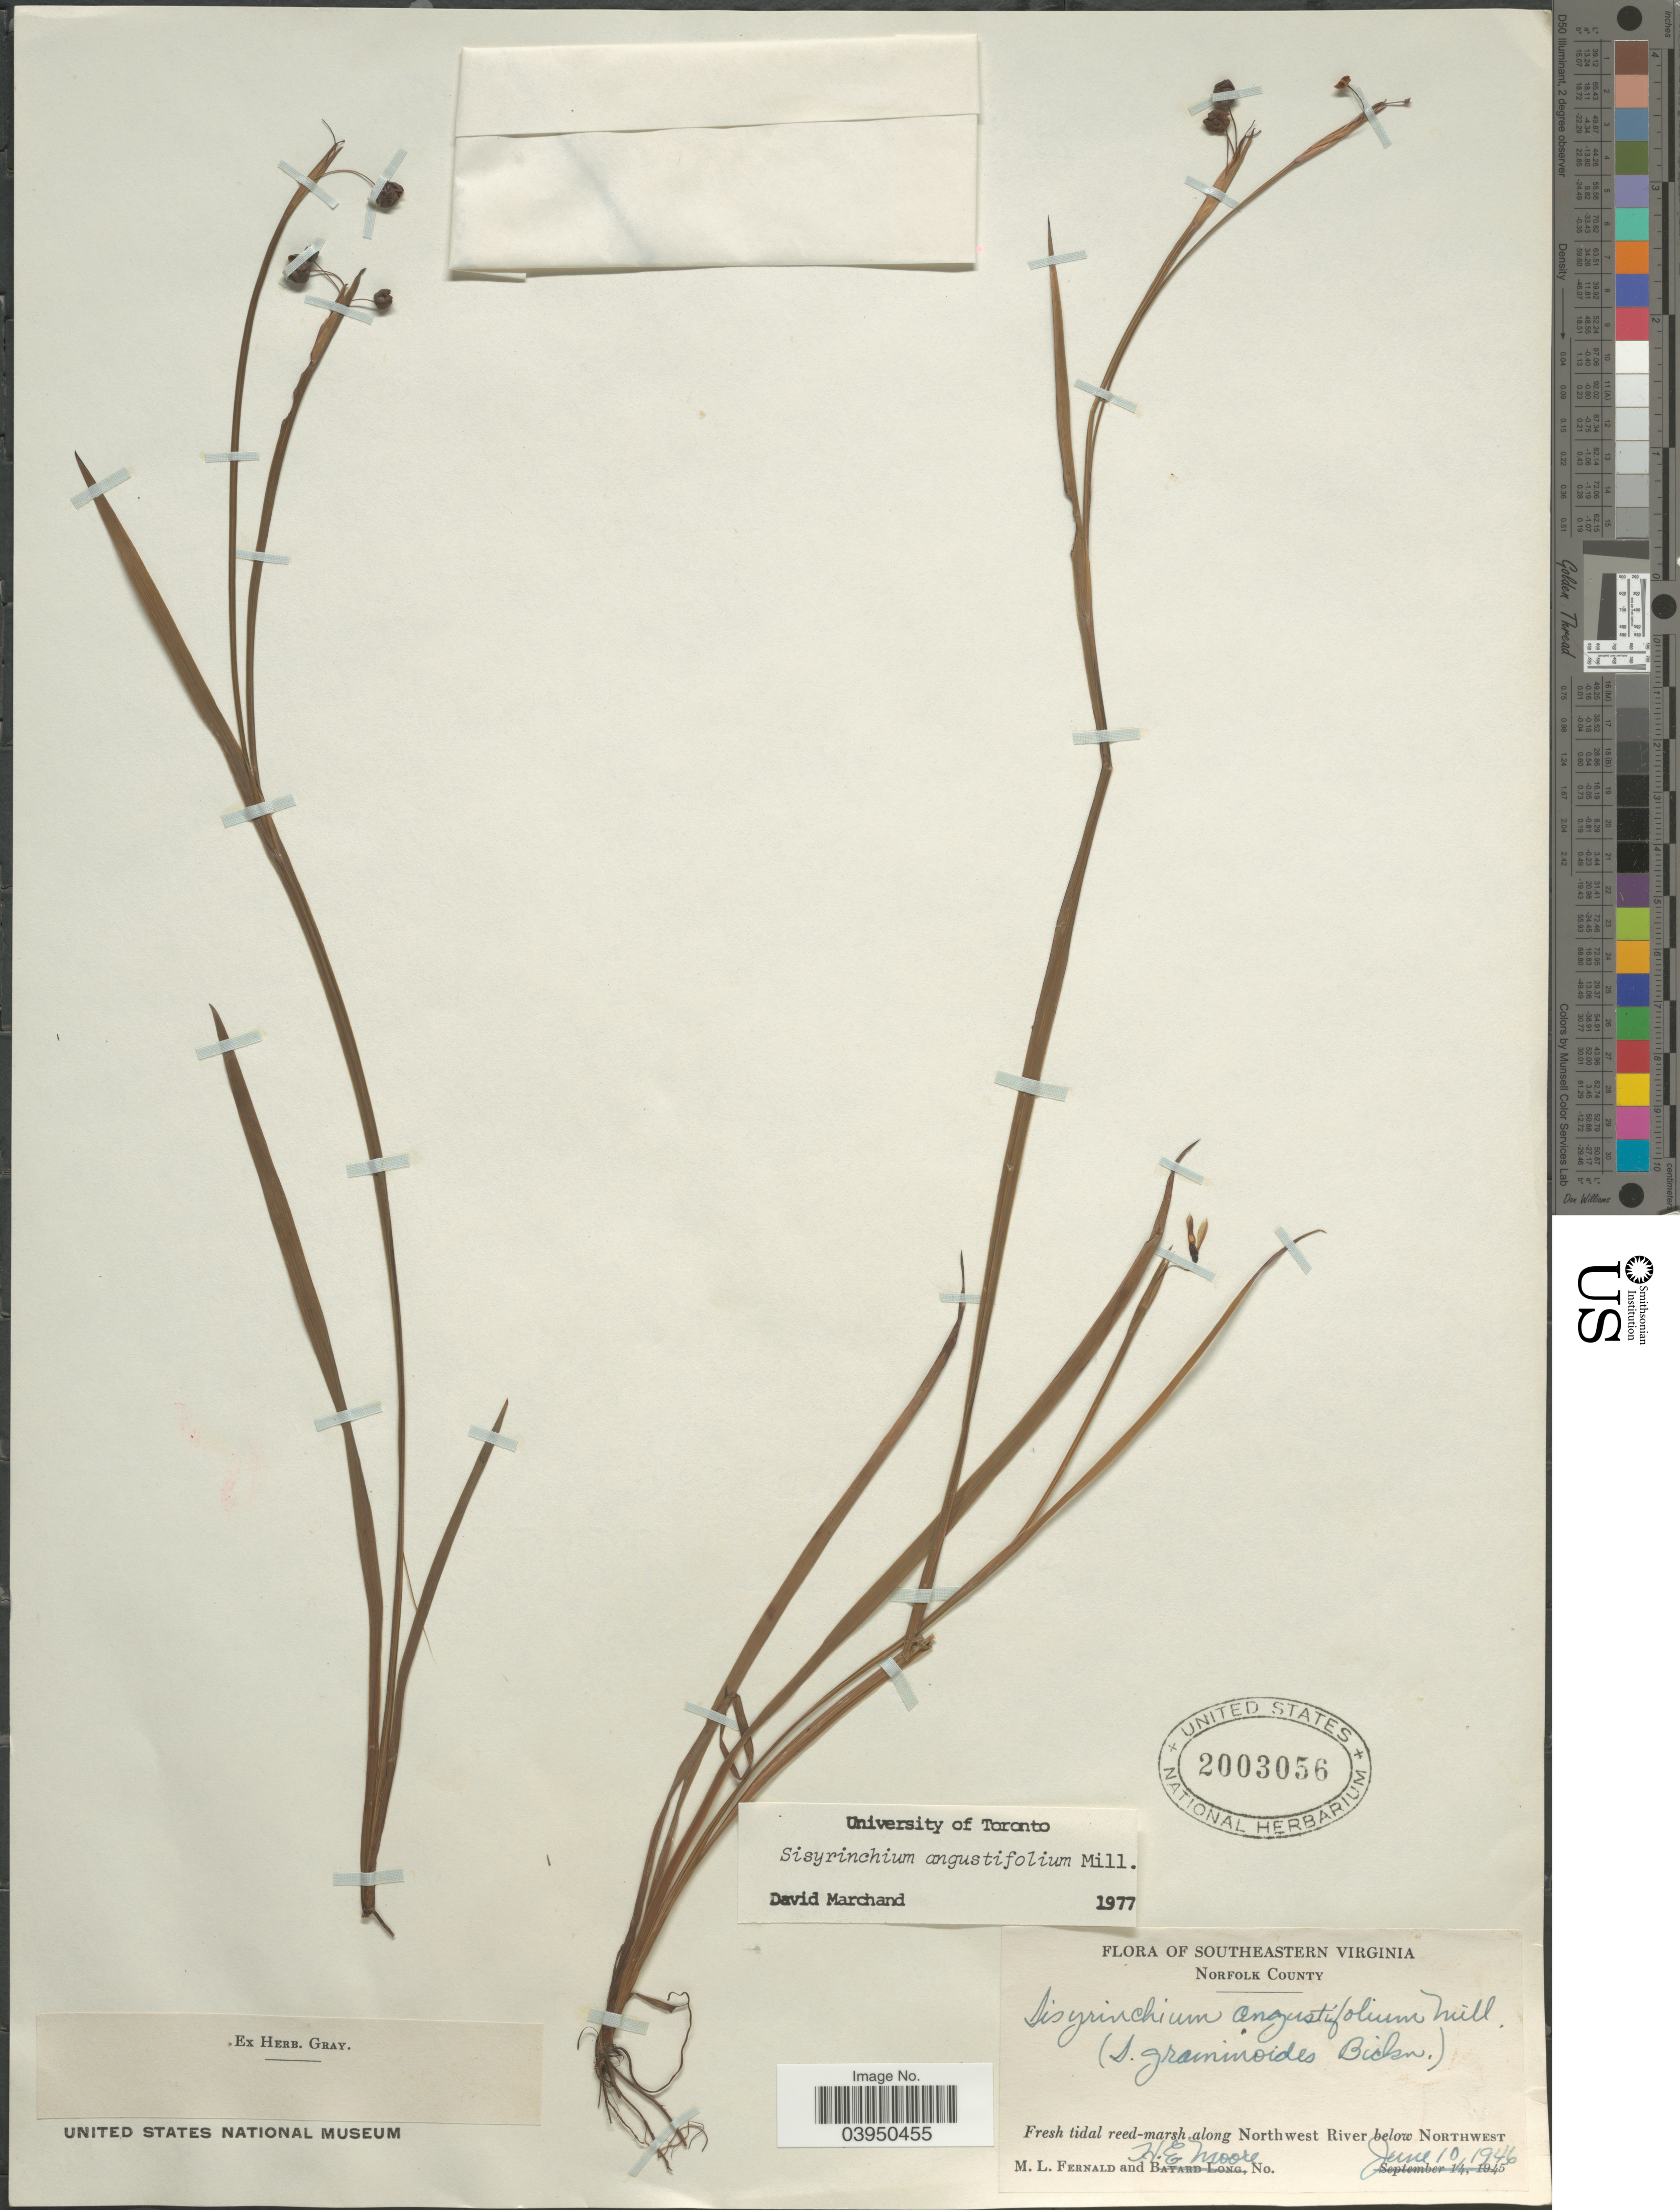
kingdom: Plantae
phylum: Tracheophyta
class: Liliopsida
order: Asparagales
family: Iridaceae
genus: Sisyrinchium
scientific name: Sisyrinchium angustifolium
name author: Mill.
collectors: M. L. Fernald & H. Moore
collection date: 1946-06-10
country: United States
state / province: Virginia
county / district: City of Norfolk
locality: Southeastern Virginia. Norfolk County. Fresh tidal reed-marsh along Northwest River below Northwest.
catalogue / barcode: US 2003056